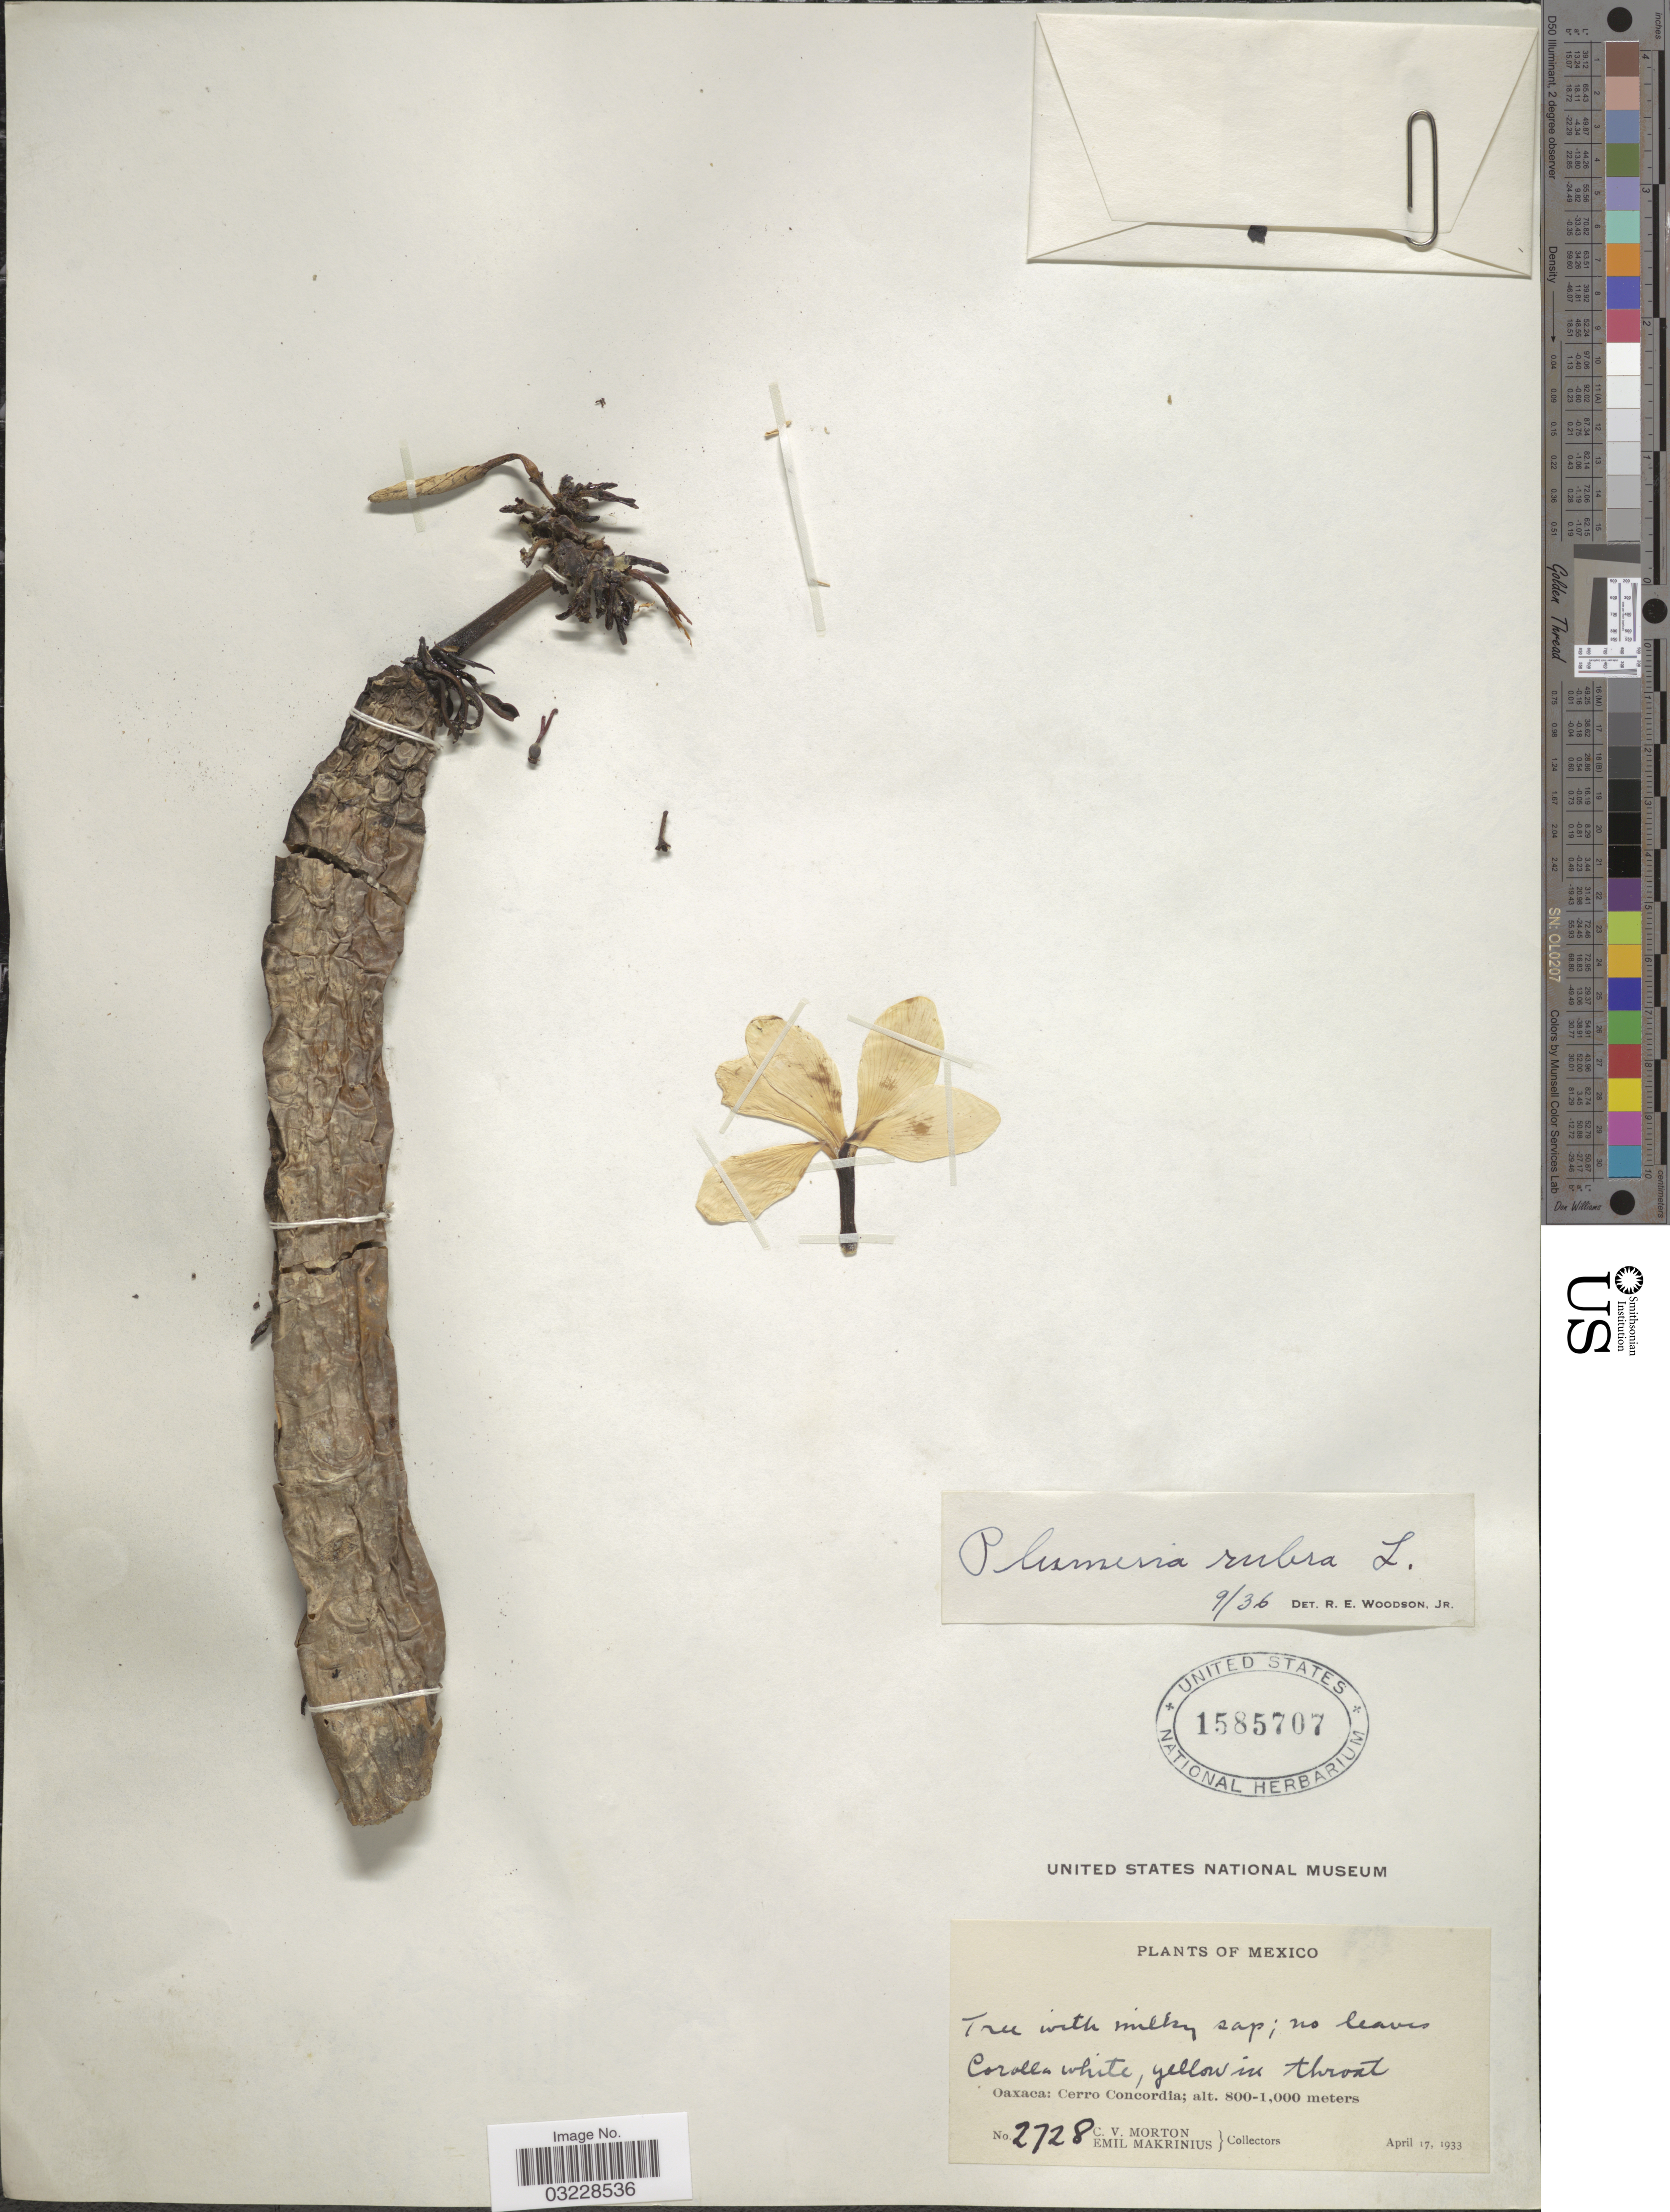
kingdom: Plantae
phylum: Tracheophyta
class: Magnoliopsida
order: Gentianales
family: Apocynaceae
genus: Plumeria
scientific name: Plumeria rubra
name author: L.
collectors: C. V. Morton & E. Makrinius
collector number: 2728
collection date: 1933-04-17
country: Mexico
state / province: Oaxaca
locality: Oaxaca: Cerro Concordia.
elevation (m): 800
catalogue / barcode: US 1585707